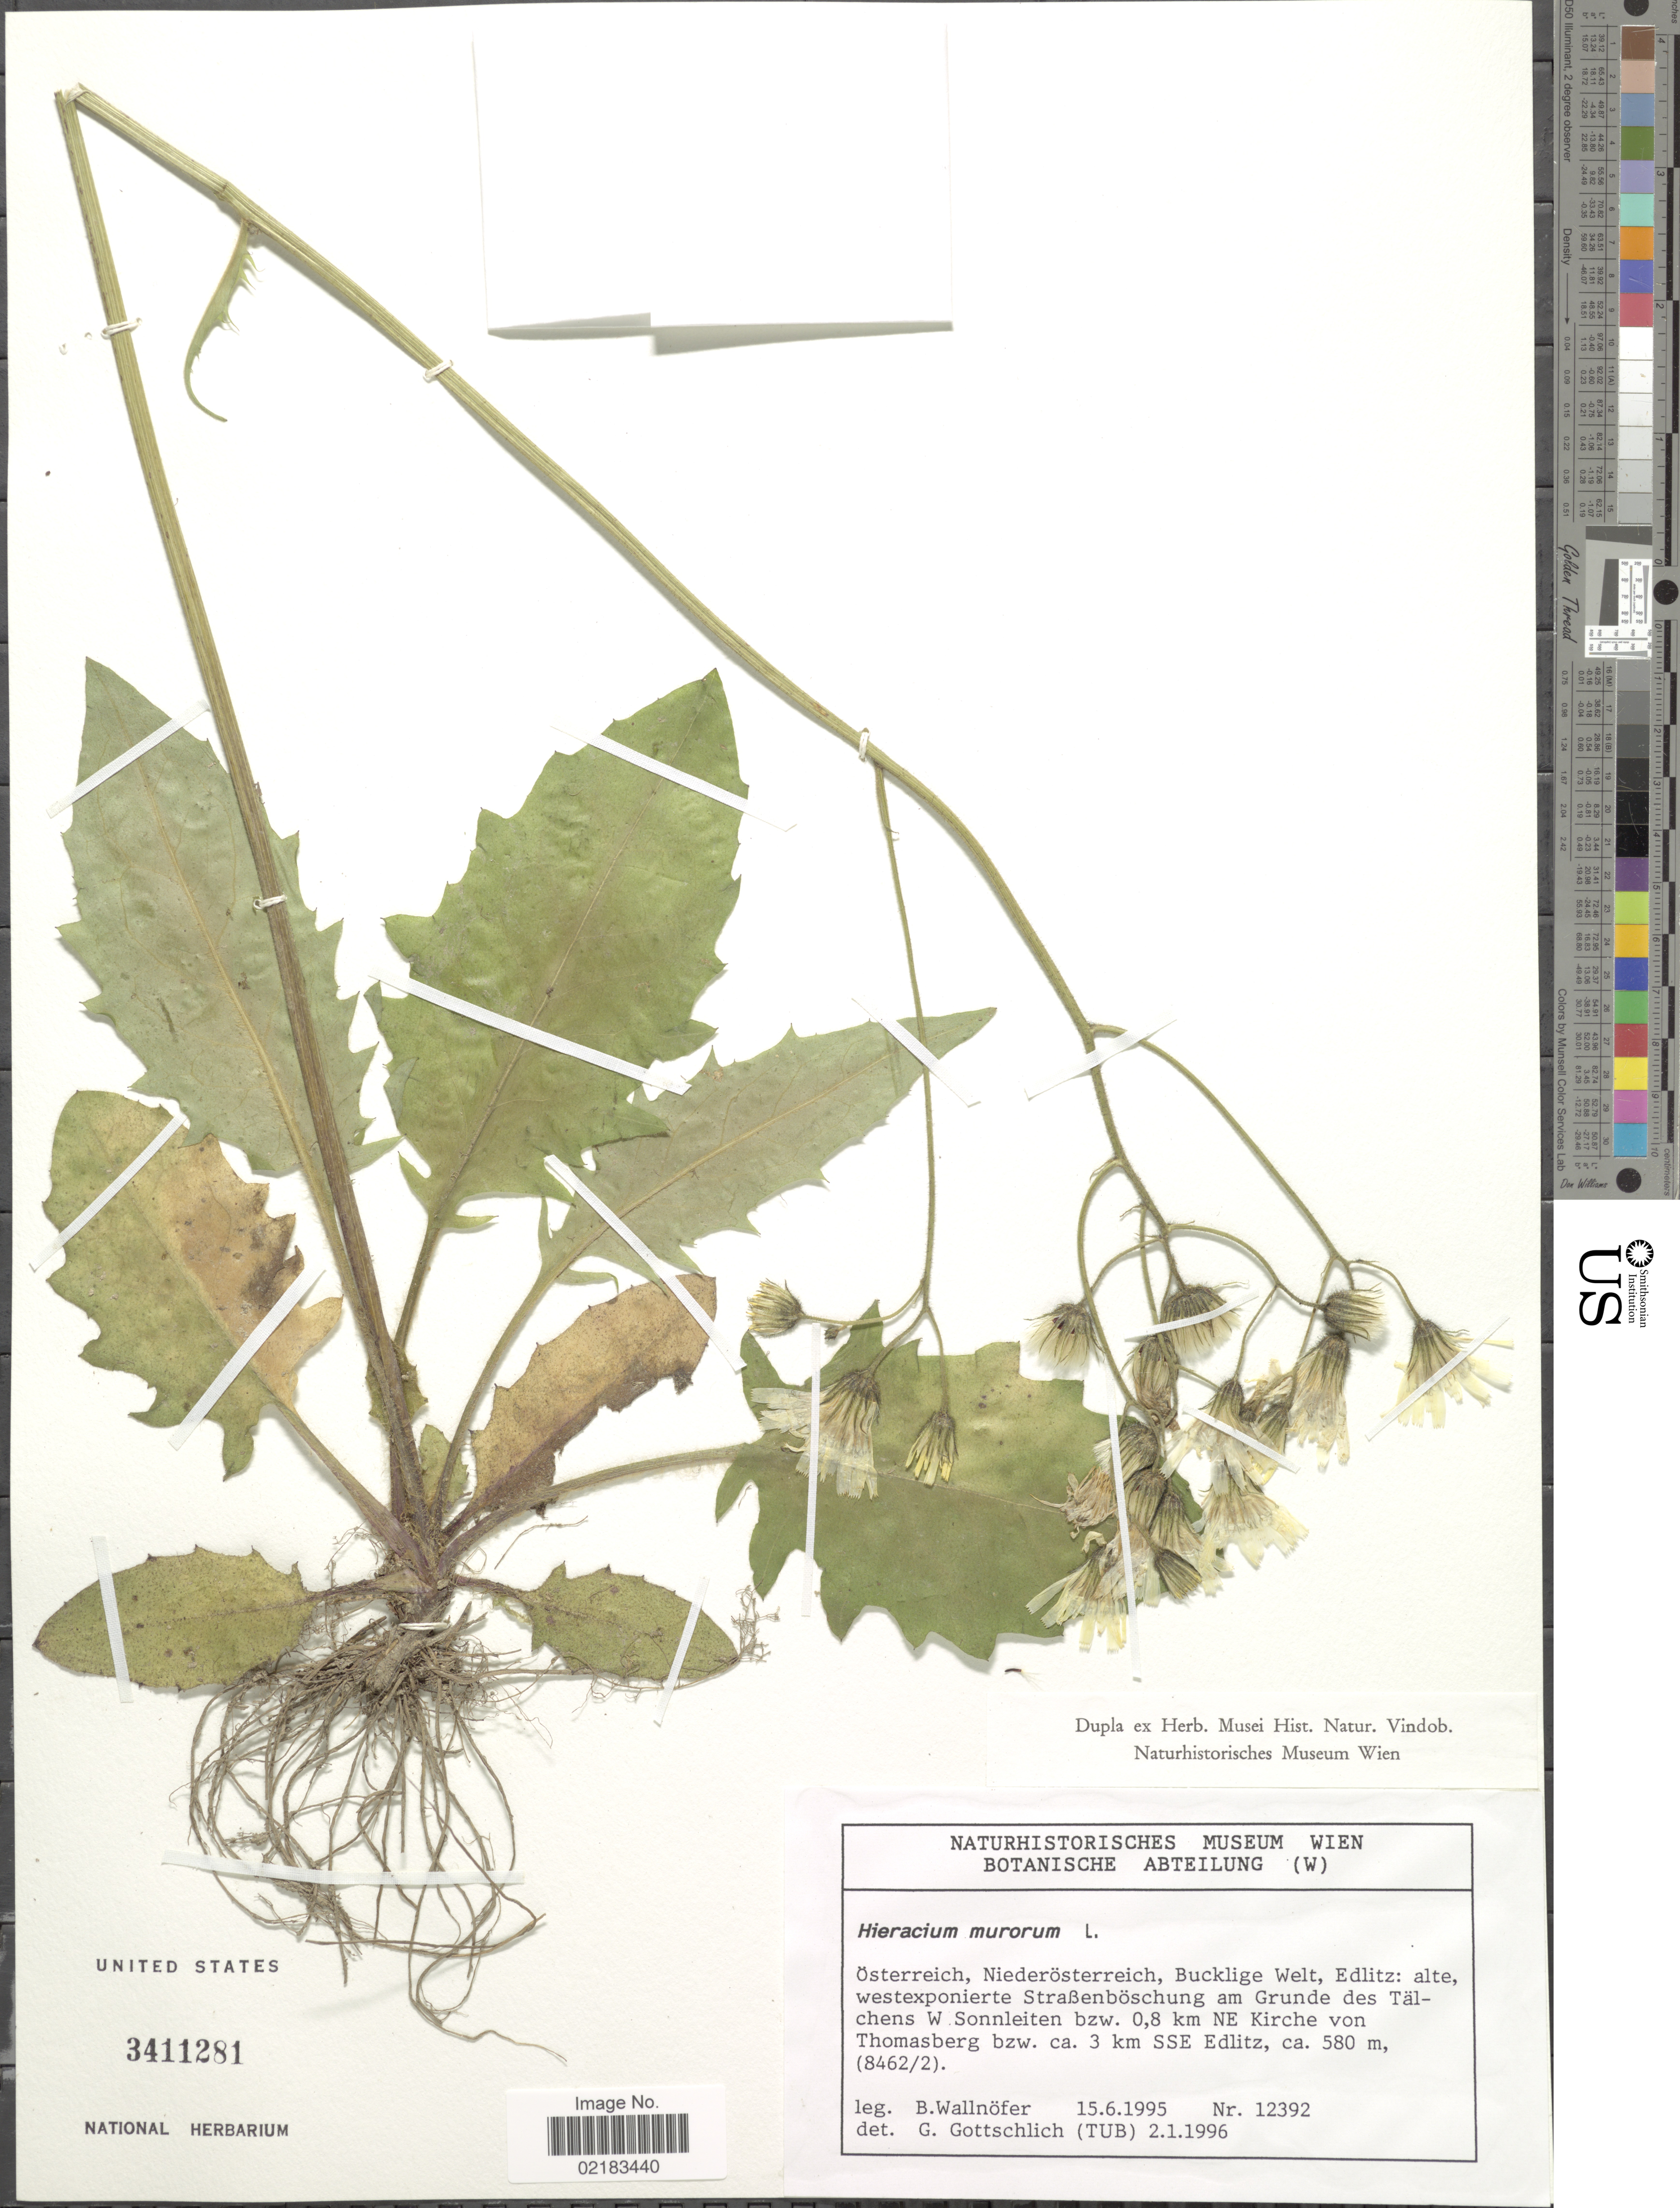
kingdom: Plantae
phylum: Tracheophyta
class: Magnoliopsida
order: Asterales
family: Asteraceae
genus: Hieracium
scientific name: Hieracium murorum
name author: L.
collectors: B. Wallnöfer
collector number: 12392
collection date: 1995-06-15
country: Austria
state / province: Niederosterreich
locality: Österreich, Bucklige Welt, Edlitz: alte, westexponierte Straßemböschung am Grunde des Tälchens W Sonnleiten bzw. 0,8 km NE Kirche von Thomasberg bzw. ca. 3 km SSE Edlitz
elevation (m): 580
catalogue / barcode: US 3411281